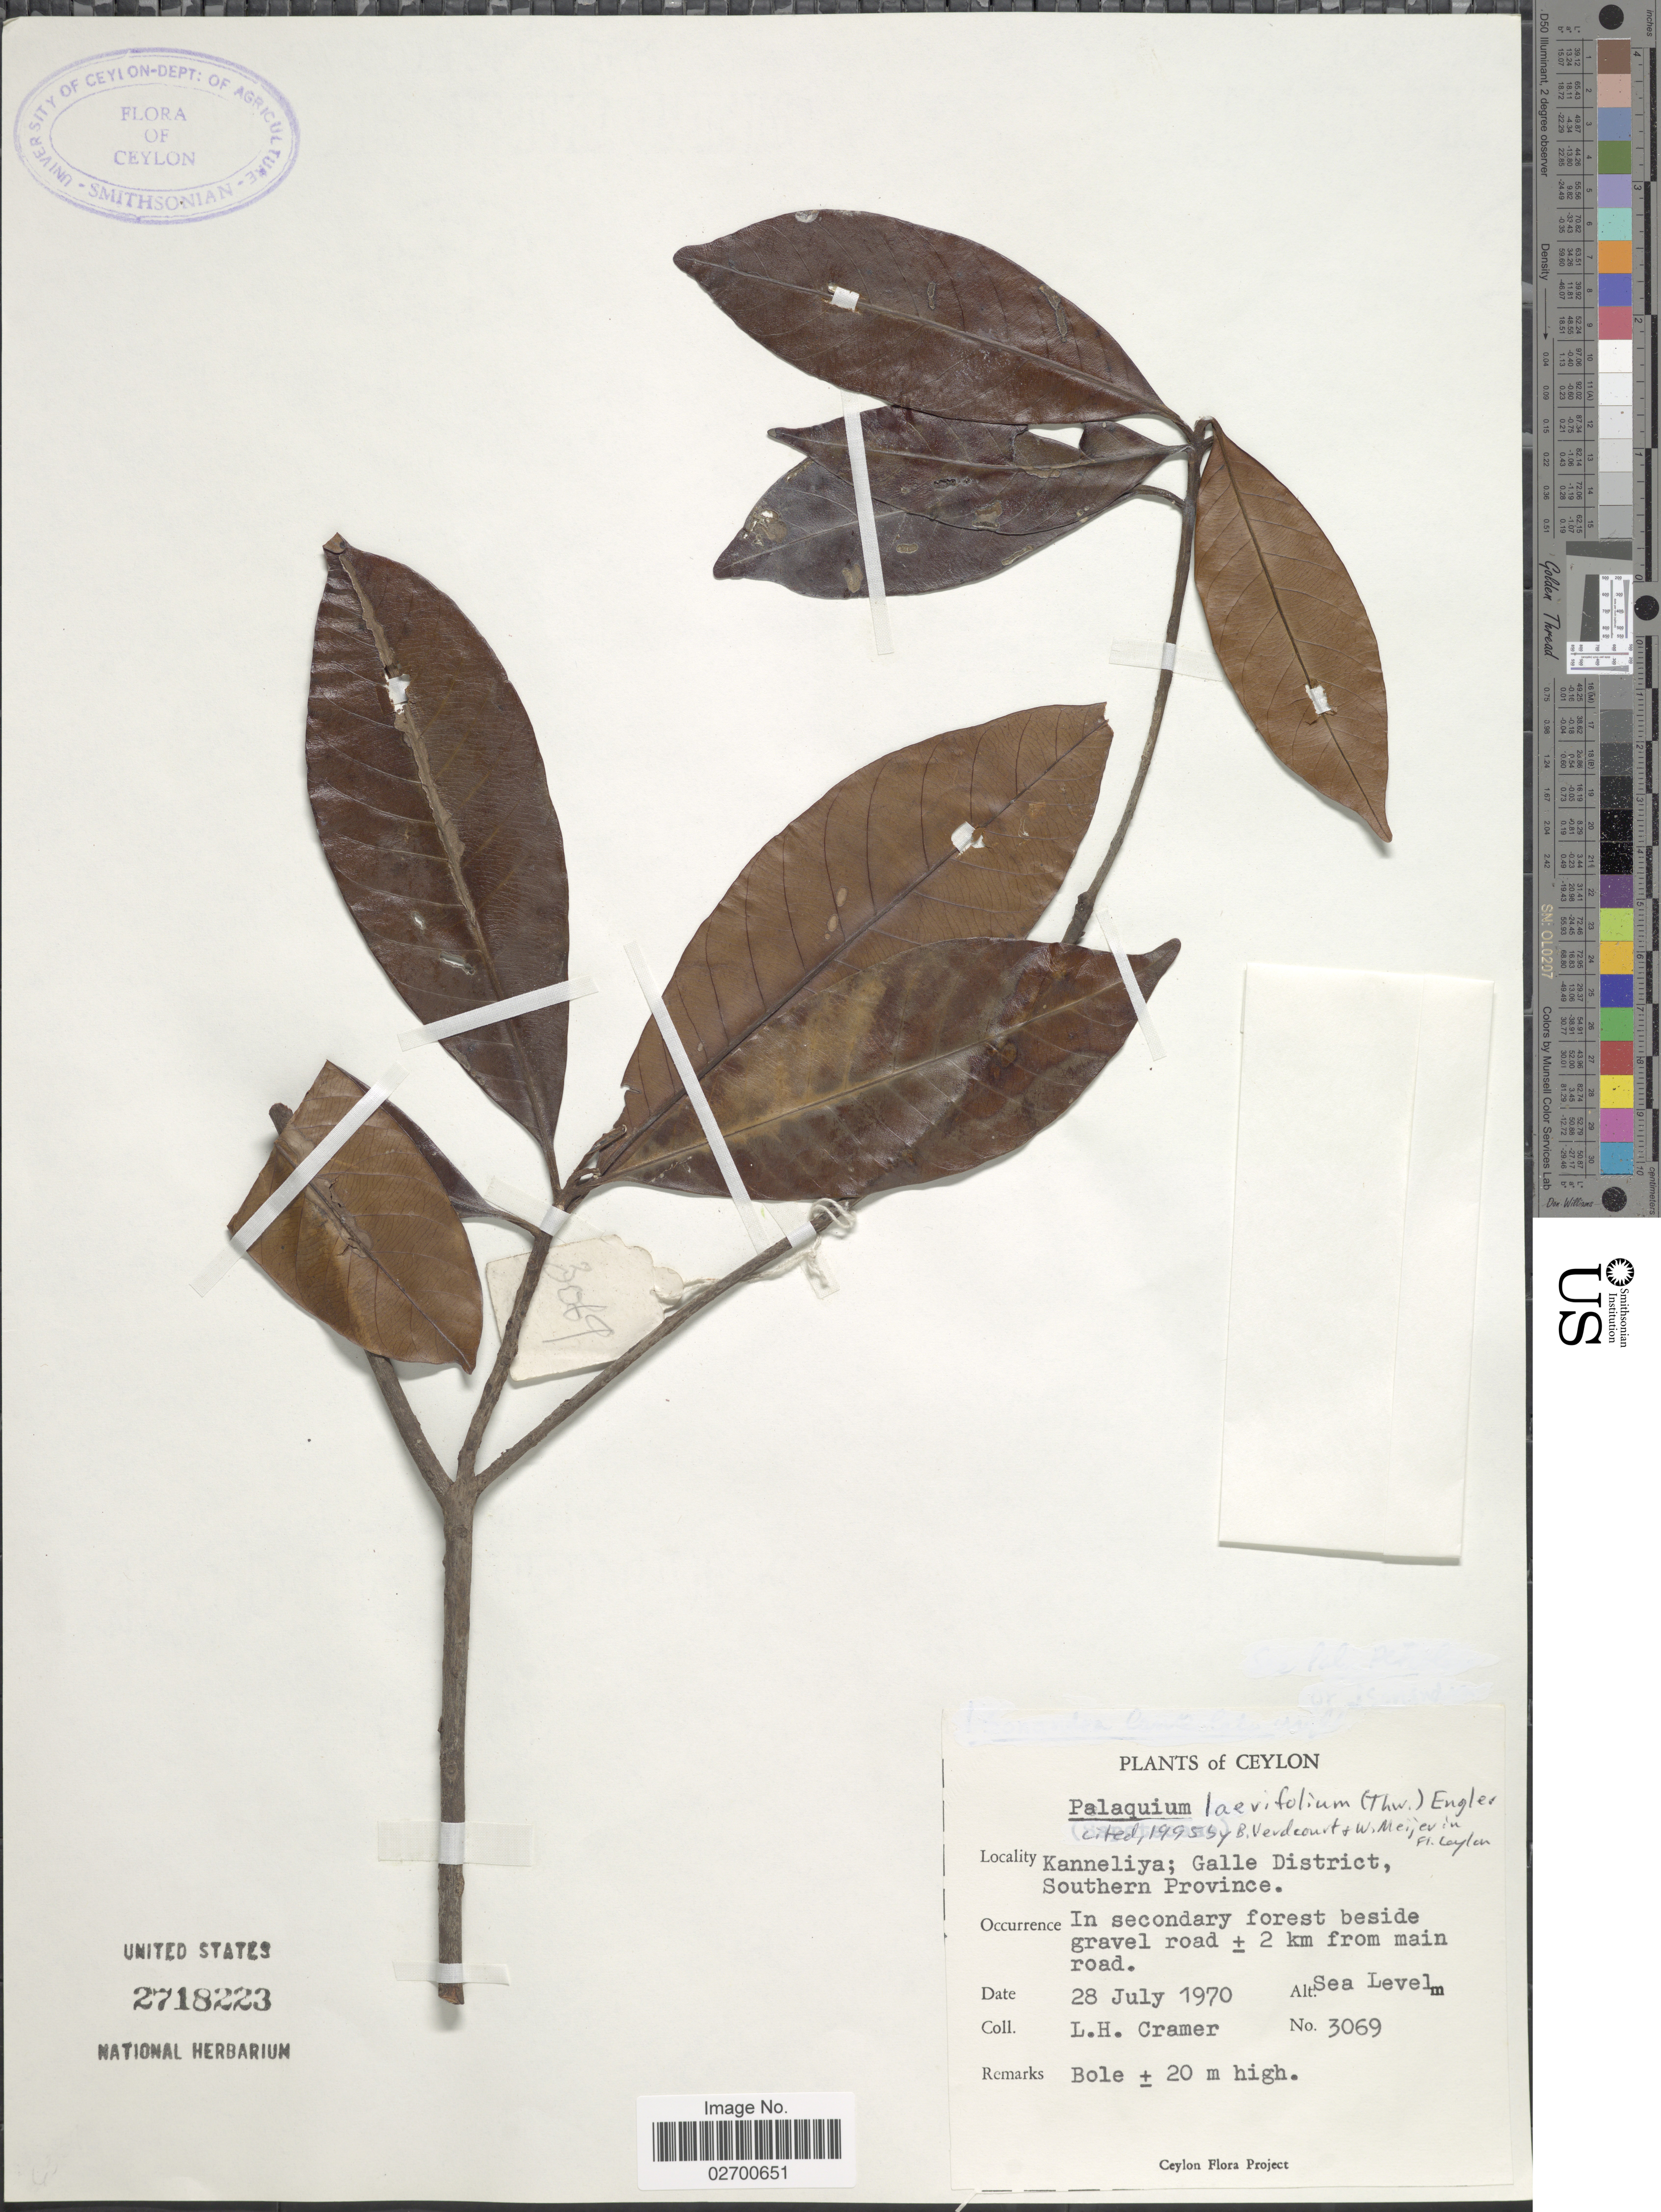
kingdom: Plantae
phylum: Tracheophyta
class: Magnoliopsida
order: Ericales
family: Sapotaceae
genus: Palaquium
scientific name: Palaquium laevifolium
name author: Engl.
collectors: L. H. Cramer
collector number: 3069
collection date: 1970-07-28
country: Sri Lanka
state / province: Southern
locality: Kanneliya; Galle District, Southern Province. In secondary forest beside gravel road ± 2 km from main road. Ceylon.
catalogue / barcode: US 2718223